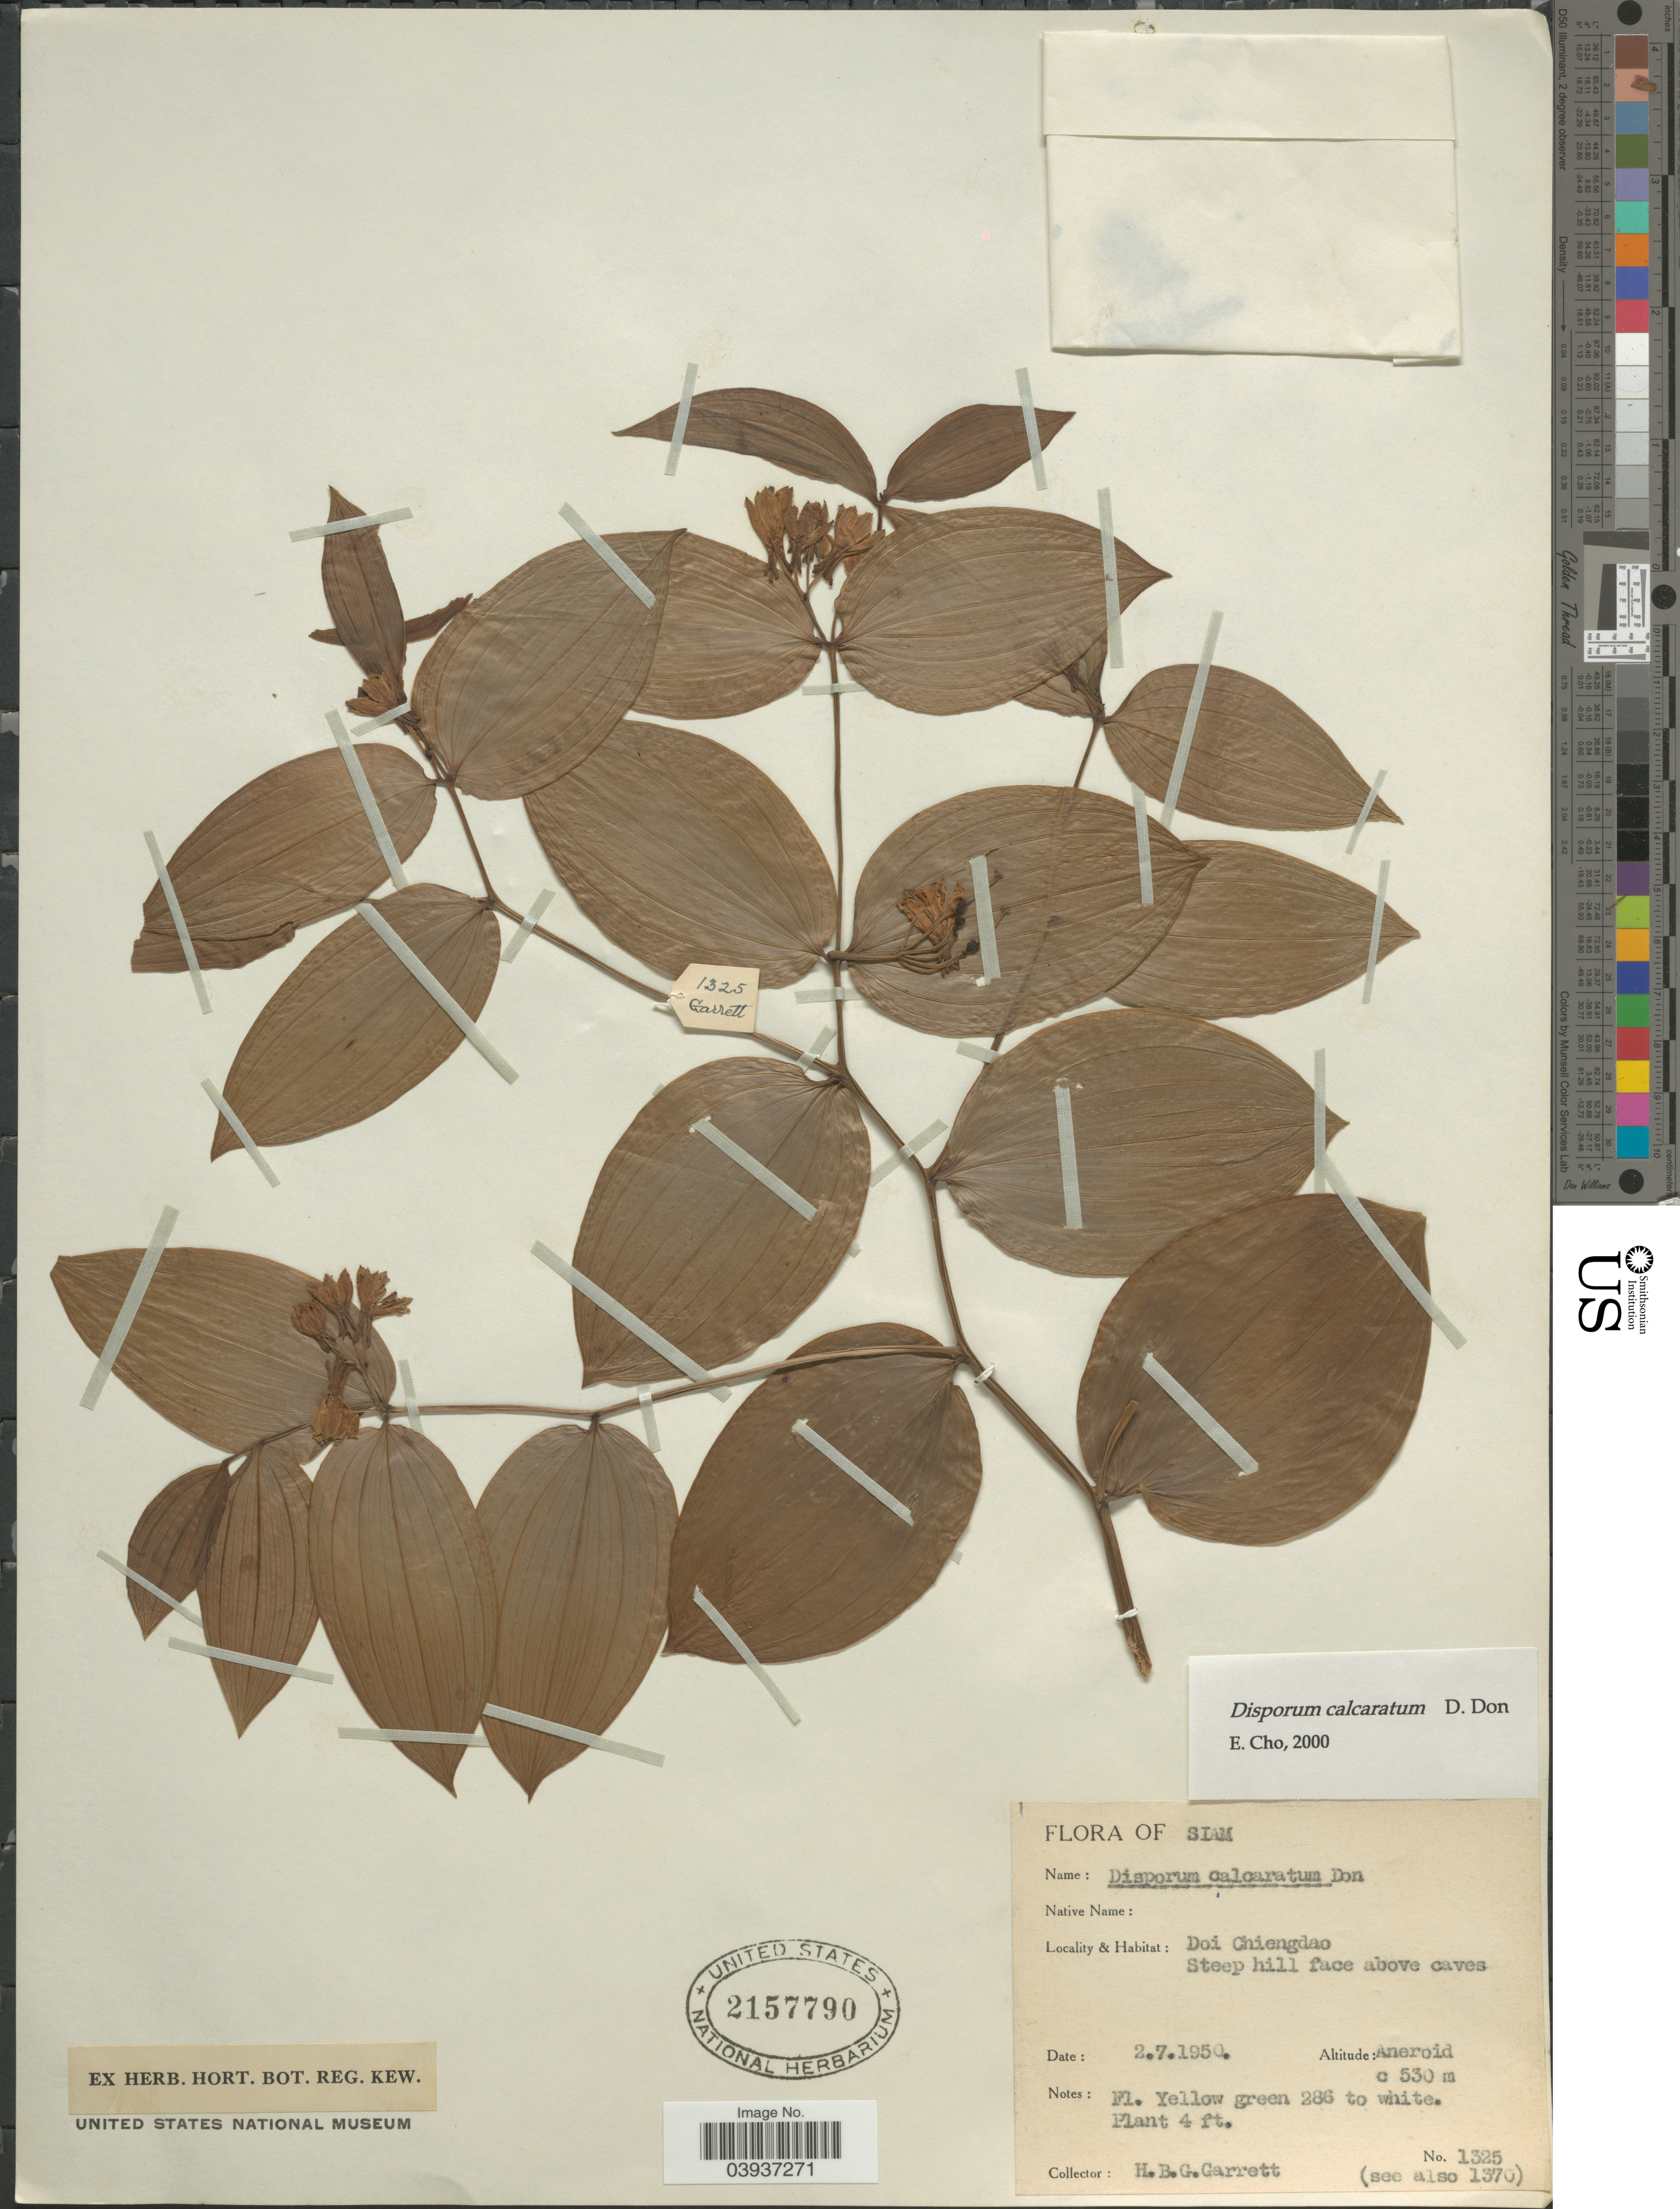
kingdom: Plantae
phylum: Tracheophyta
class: Liliopsida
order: Liliales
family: Colchicaceae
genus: Disporum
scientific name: Disporum calcaratum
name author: D. Don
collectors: H. Garrett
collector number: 1325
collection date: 1950-07-02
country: Thailand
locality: Siam. Doi Chiengdao. Steep hill face above caves.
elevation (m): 530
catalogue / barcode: US 2157790